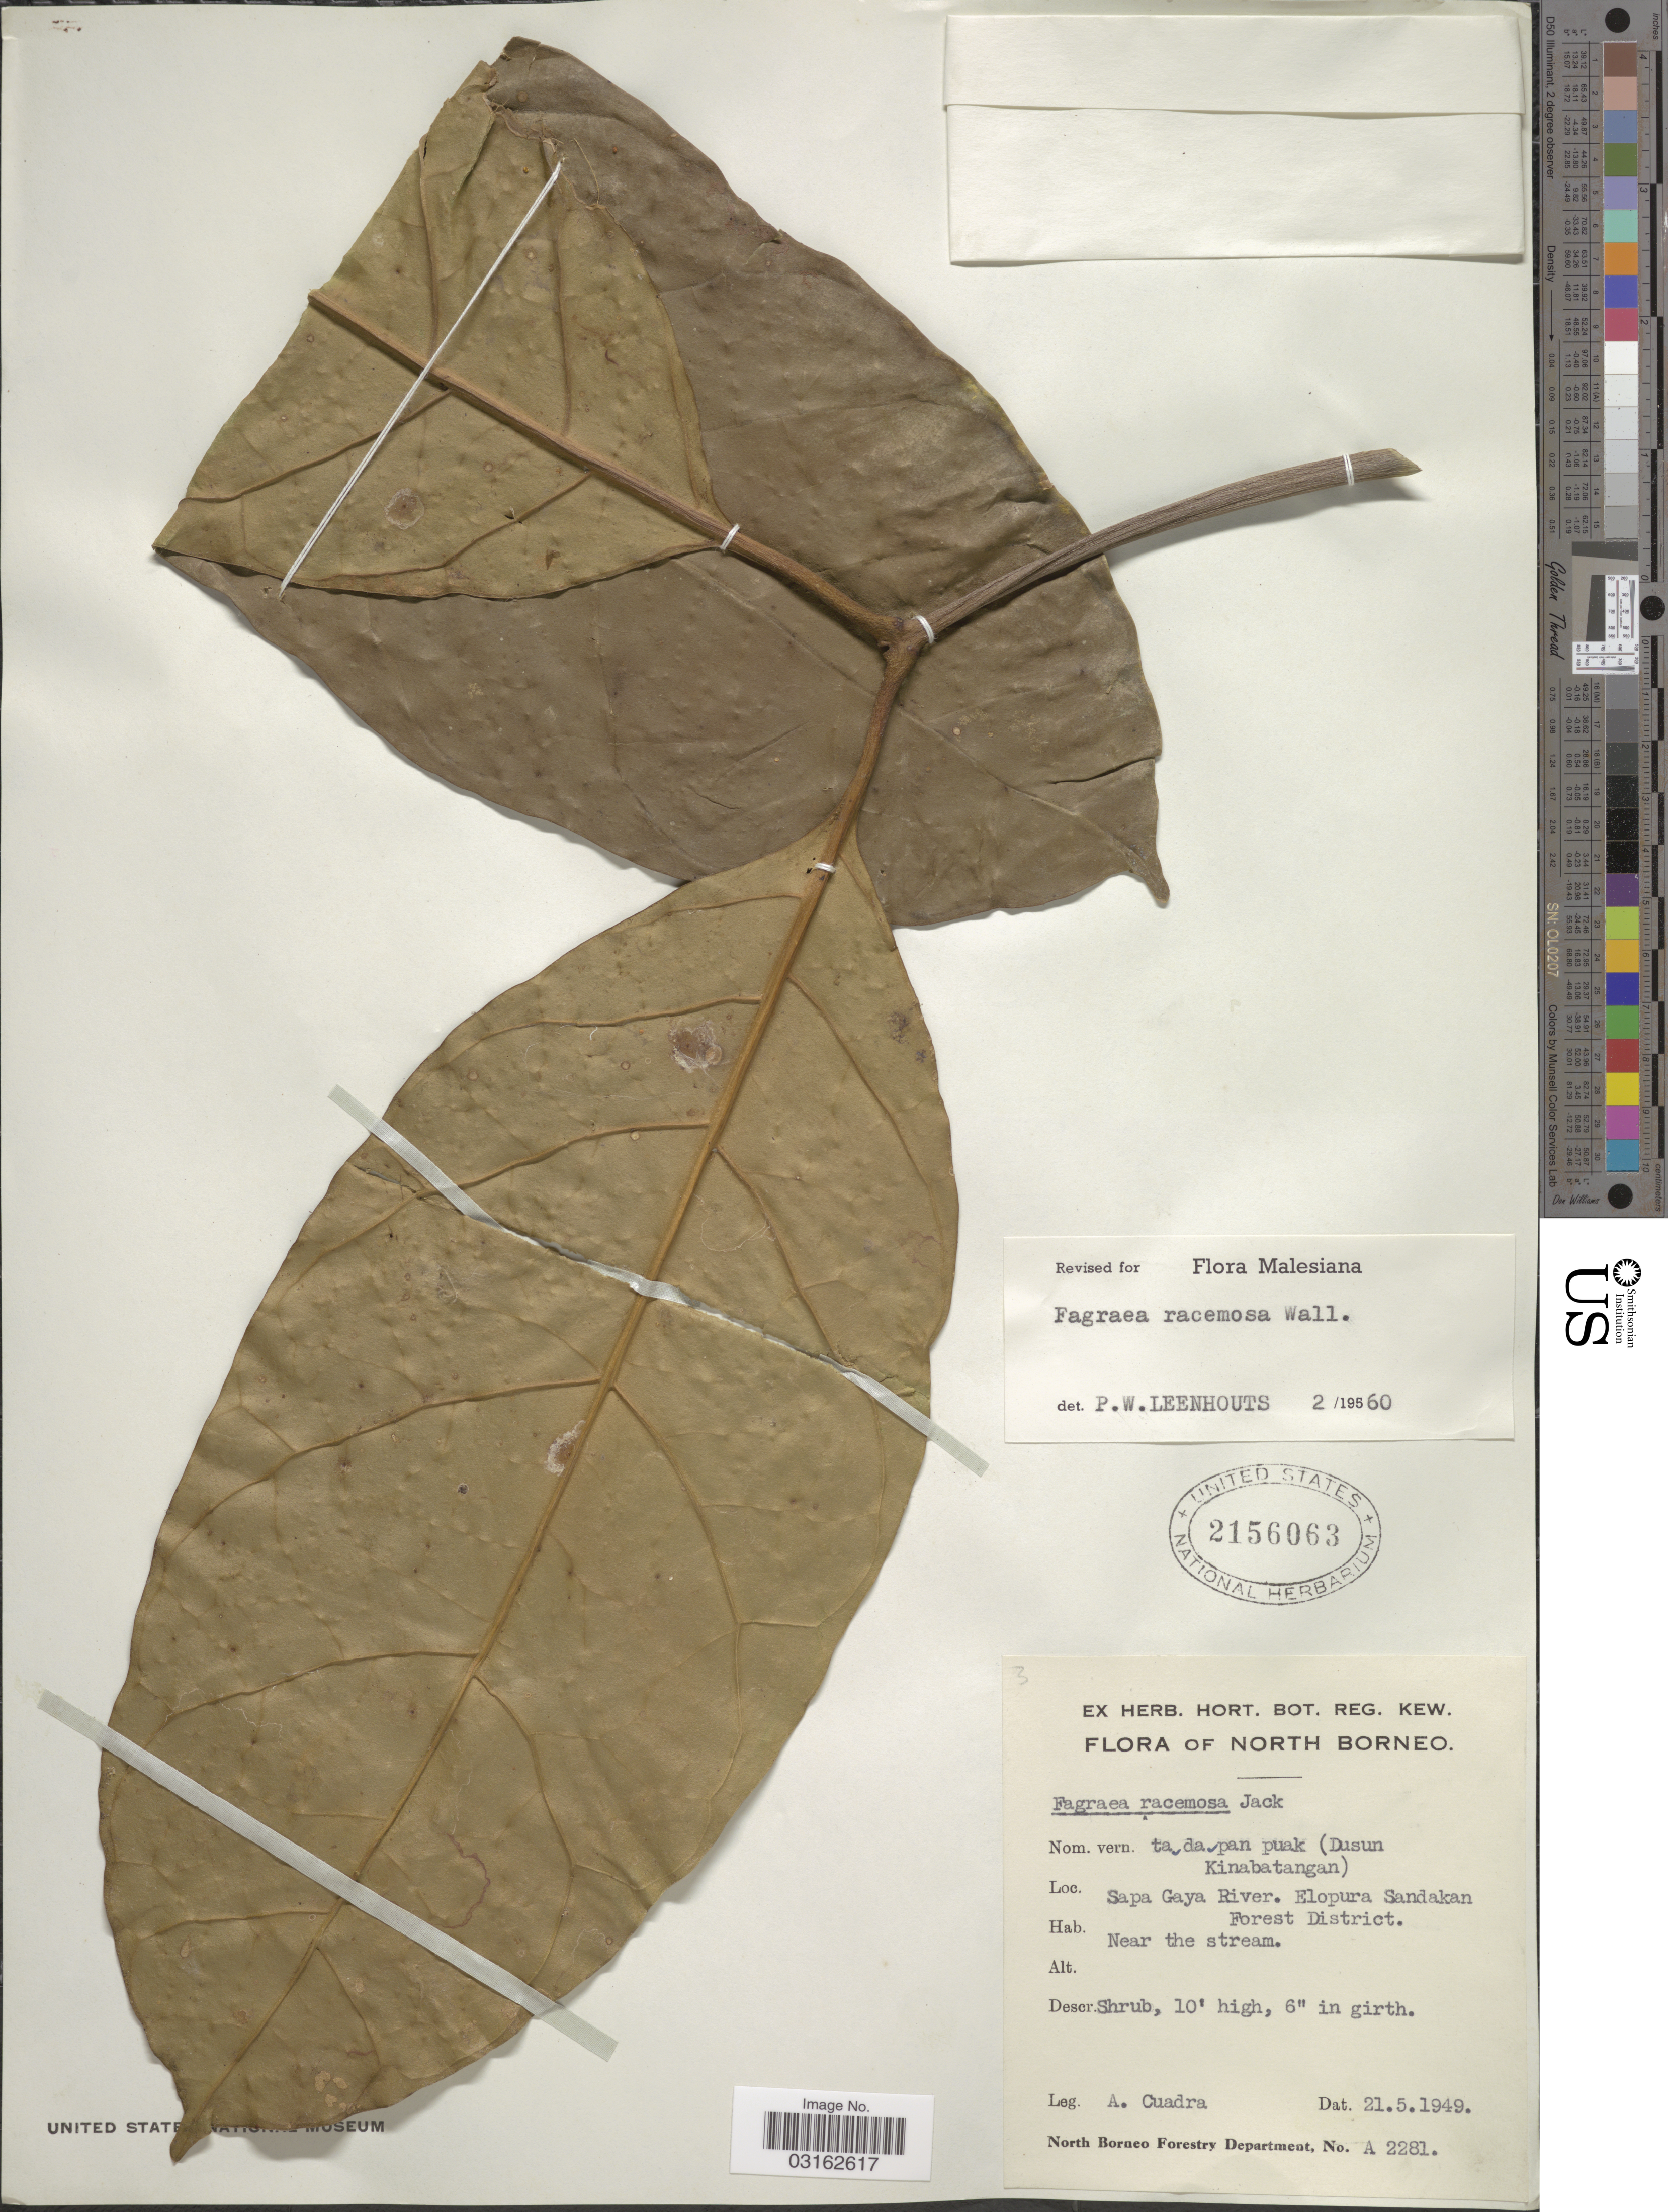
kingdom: Plantae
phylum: Tracheophyta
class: Magnoliopsida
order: Gentianales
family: Gentianaceae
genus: Fagraea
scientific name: Fagraea racemosa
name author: Jack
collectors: A. Cuadra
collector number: A2281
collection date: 1949-05-21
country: Malaysia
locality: North Borneo. Sapa Gaya River. Elopura Sandakan Forest District.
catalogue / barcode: US 2156063